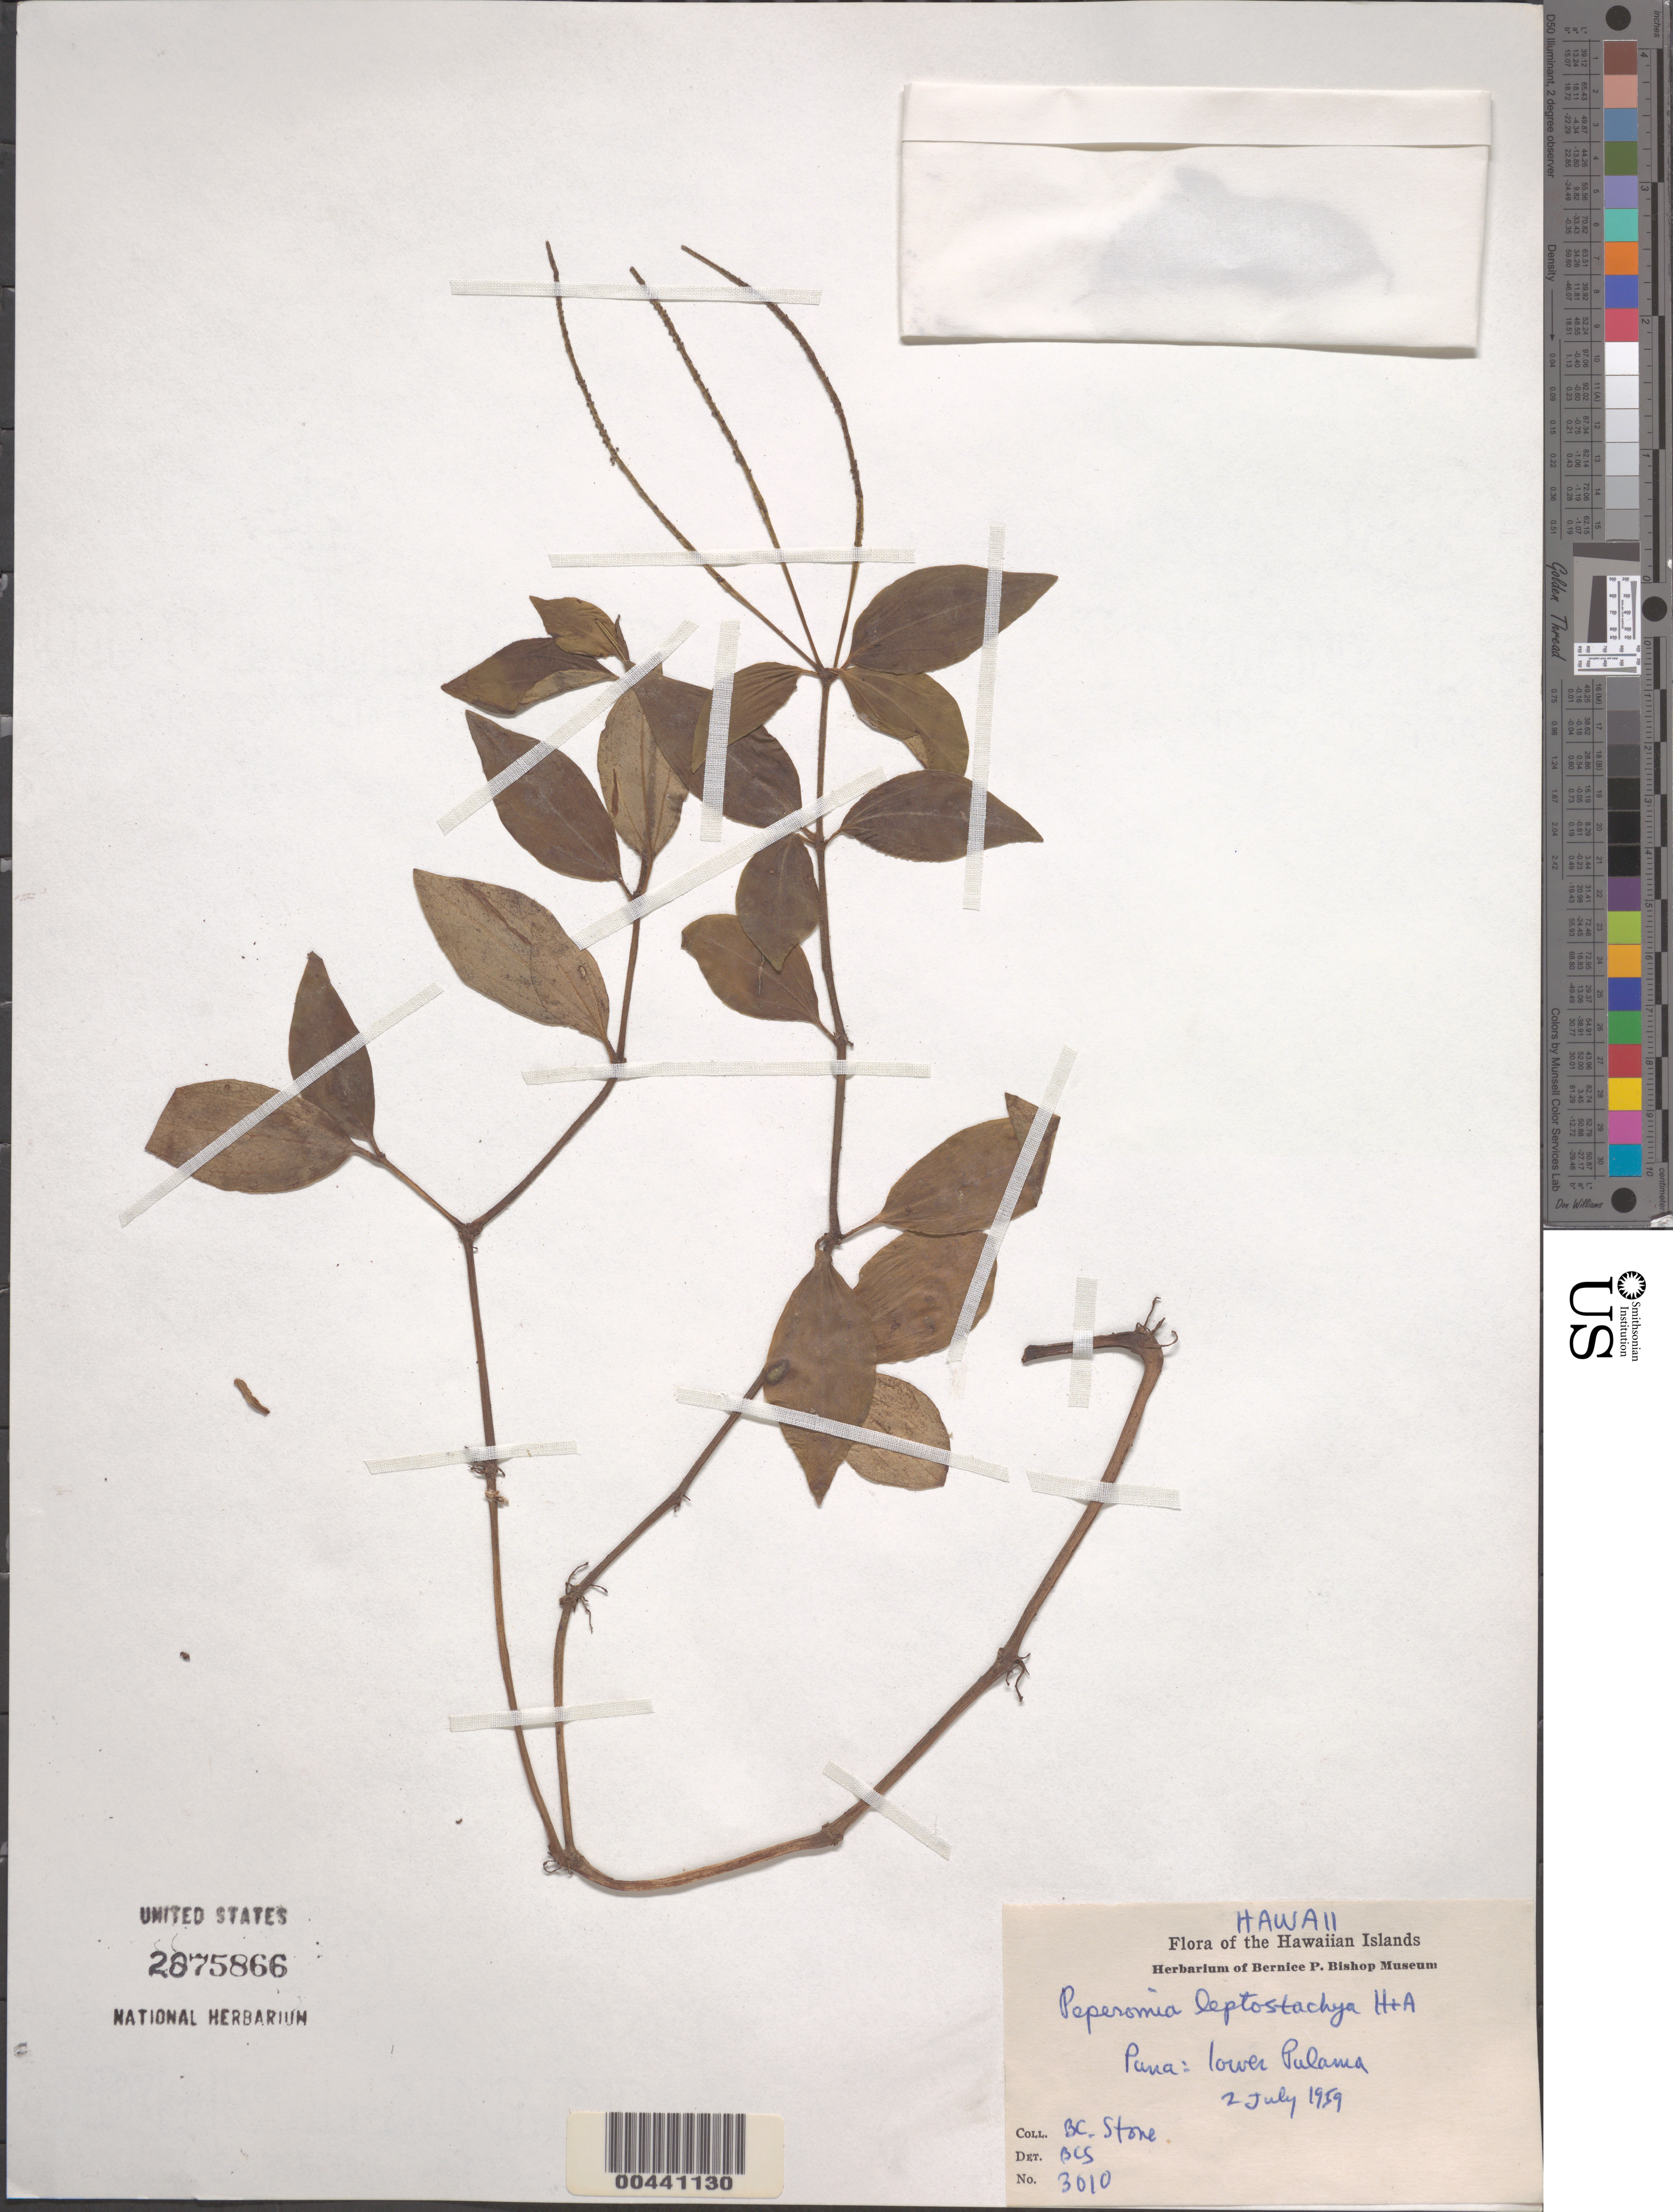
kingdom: Plantae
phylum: Tracheophyta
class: Magnoliopsida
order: Piperales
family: Piperaceae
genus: Peperomia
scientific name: Peperomia leptostachya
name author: Hook. & Arn.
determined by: Stone, Benjamin C.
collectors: B. C. Stone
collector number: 3010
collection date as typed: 2 Jul 1959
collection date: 1959-07-02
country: United States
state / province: Hawaii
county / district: Hawaii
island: Hawaii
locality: Puna, lower Pulama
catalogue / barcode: US 2875866